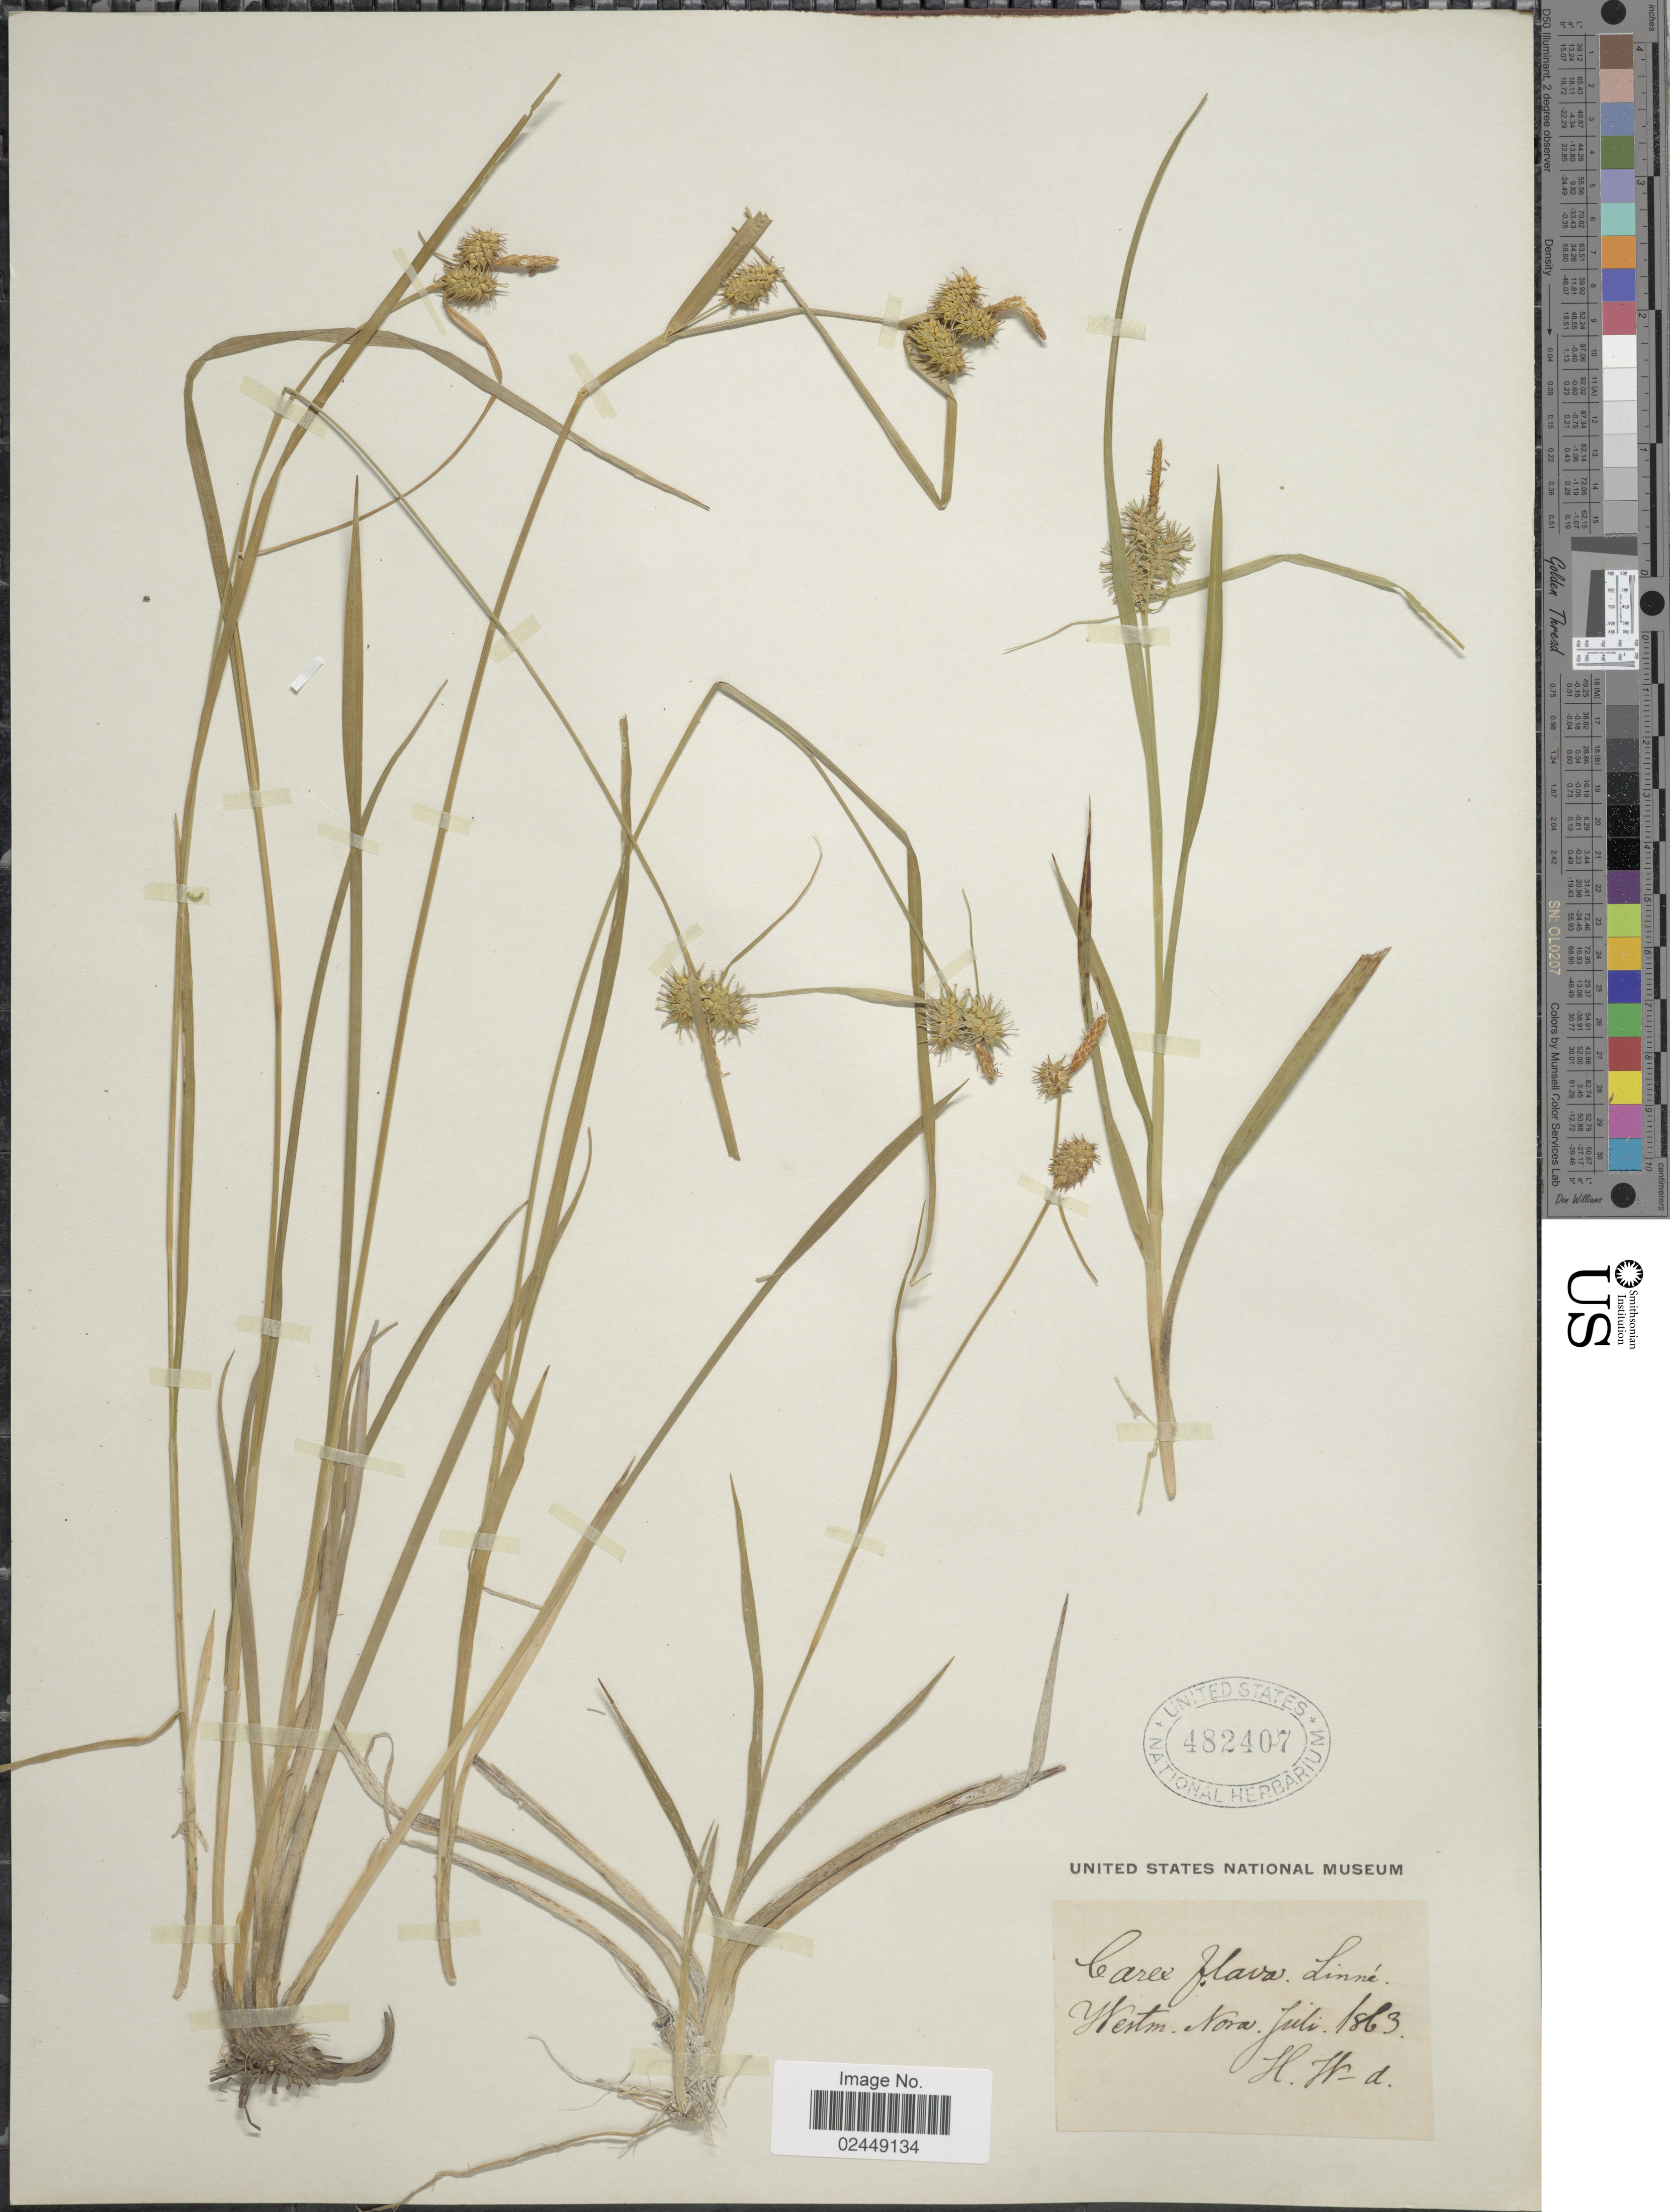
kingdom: Plantae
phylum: Tracheophyta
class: Liliopsida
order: Poales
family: Cyperaceae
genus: Carex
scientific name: Carex flava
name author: L.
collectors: H. W.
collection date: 1863-07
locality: Wertm. Nora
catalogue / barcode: US 482407